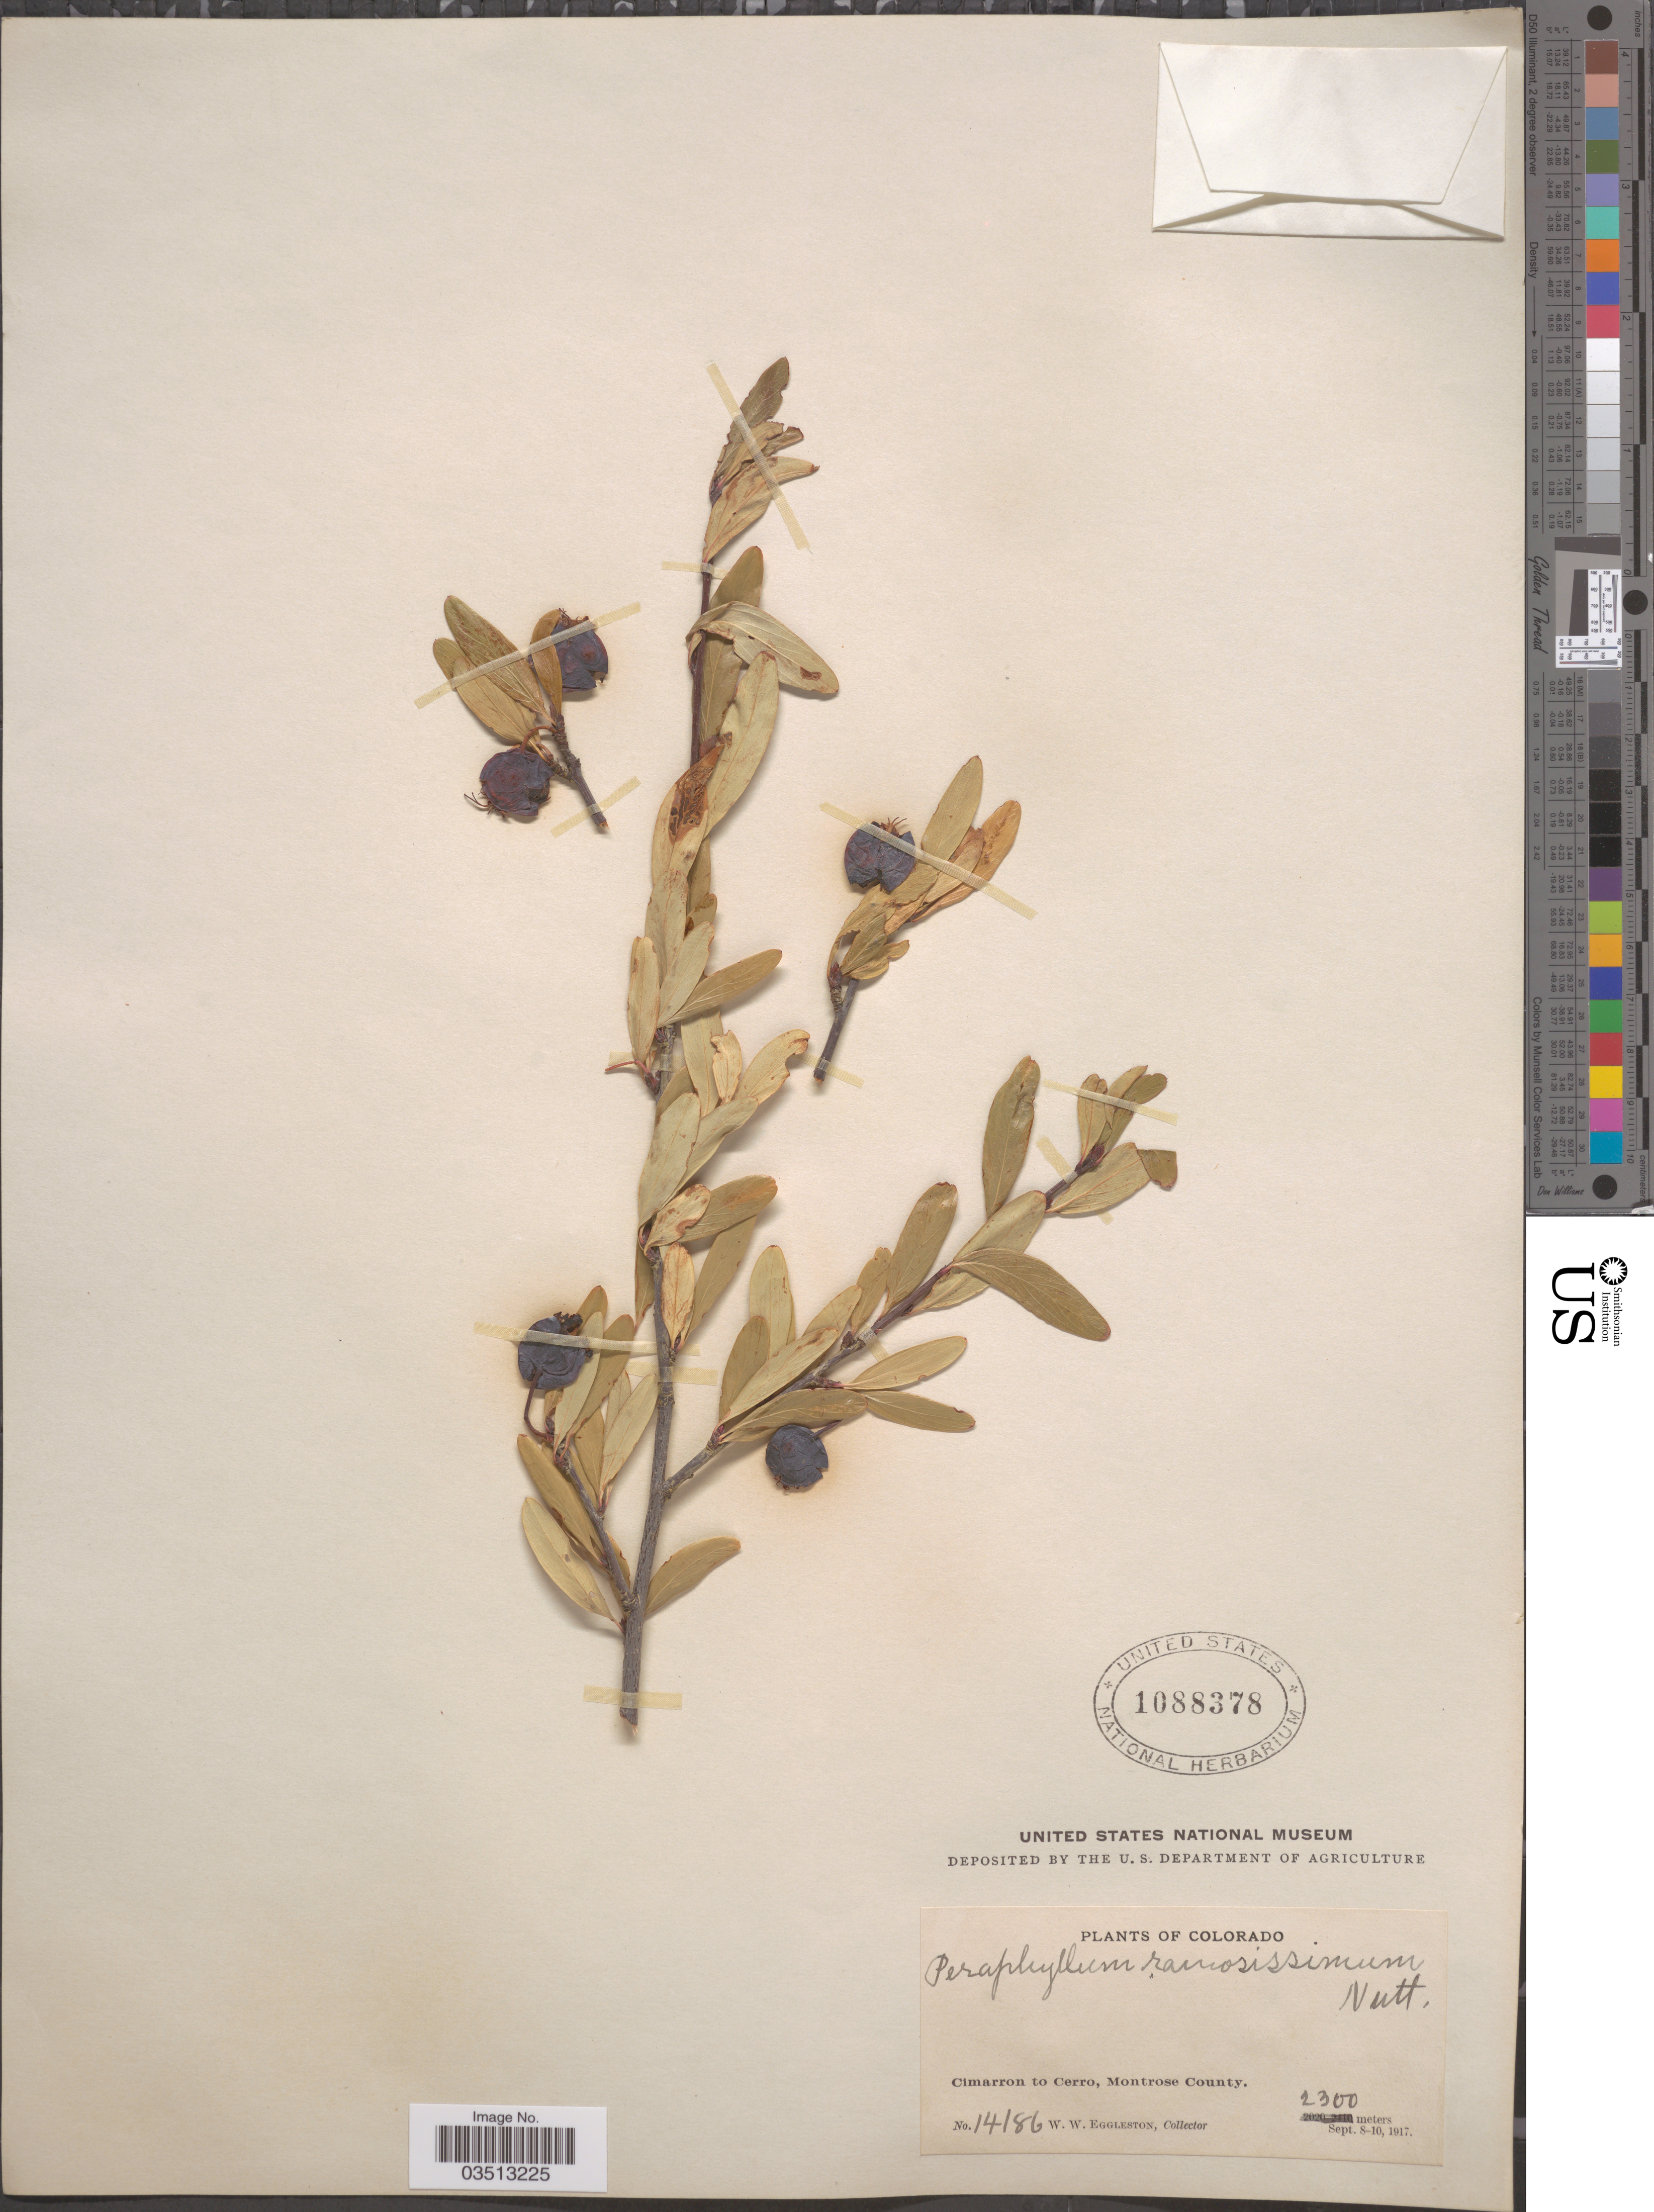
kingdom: Plantae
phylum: Tracheophyta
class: Magnoliopsida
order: Rosales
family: Rosaceae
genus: Peraphyllum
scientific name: Peraphyllum ramosissimum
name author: Nutt.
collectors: W. W. Eggleston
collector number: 14186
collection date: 1917-09-08/1917-09-10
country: United States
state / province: Colorado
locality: Cimarron to Cerro, Montrose County.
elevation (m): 2300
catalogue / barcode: US 1088378